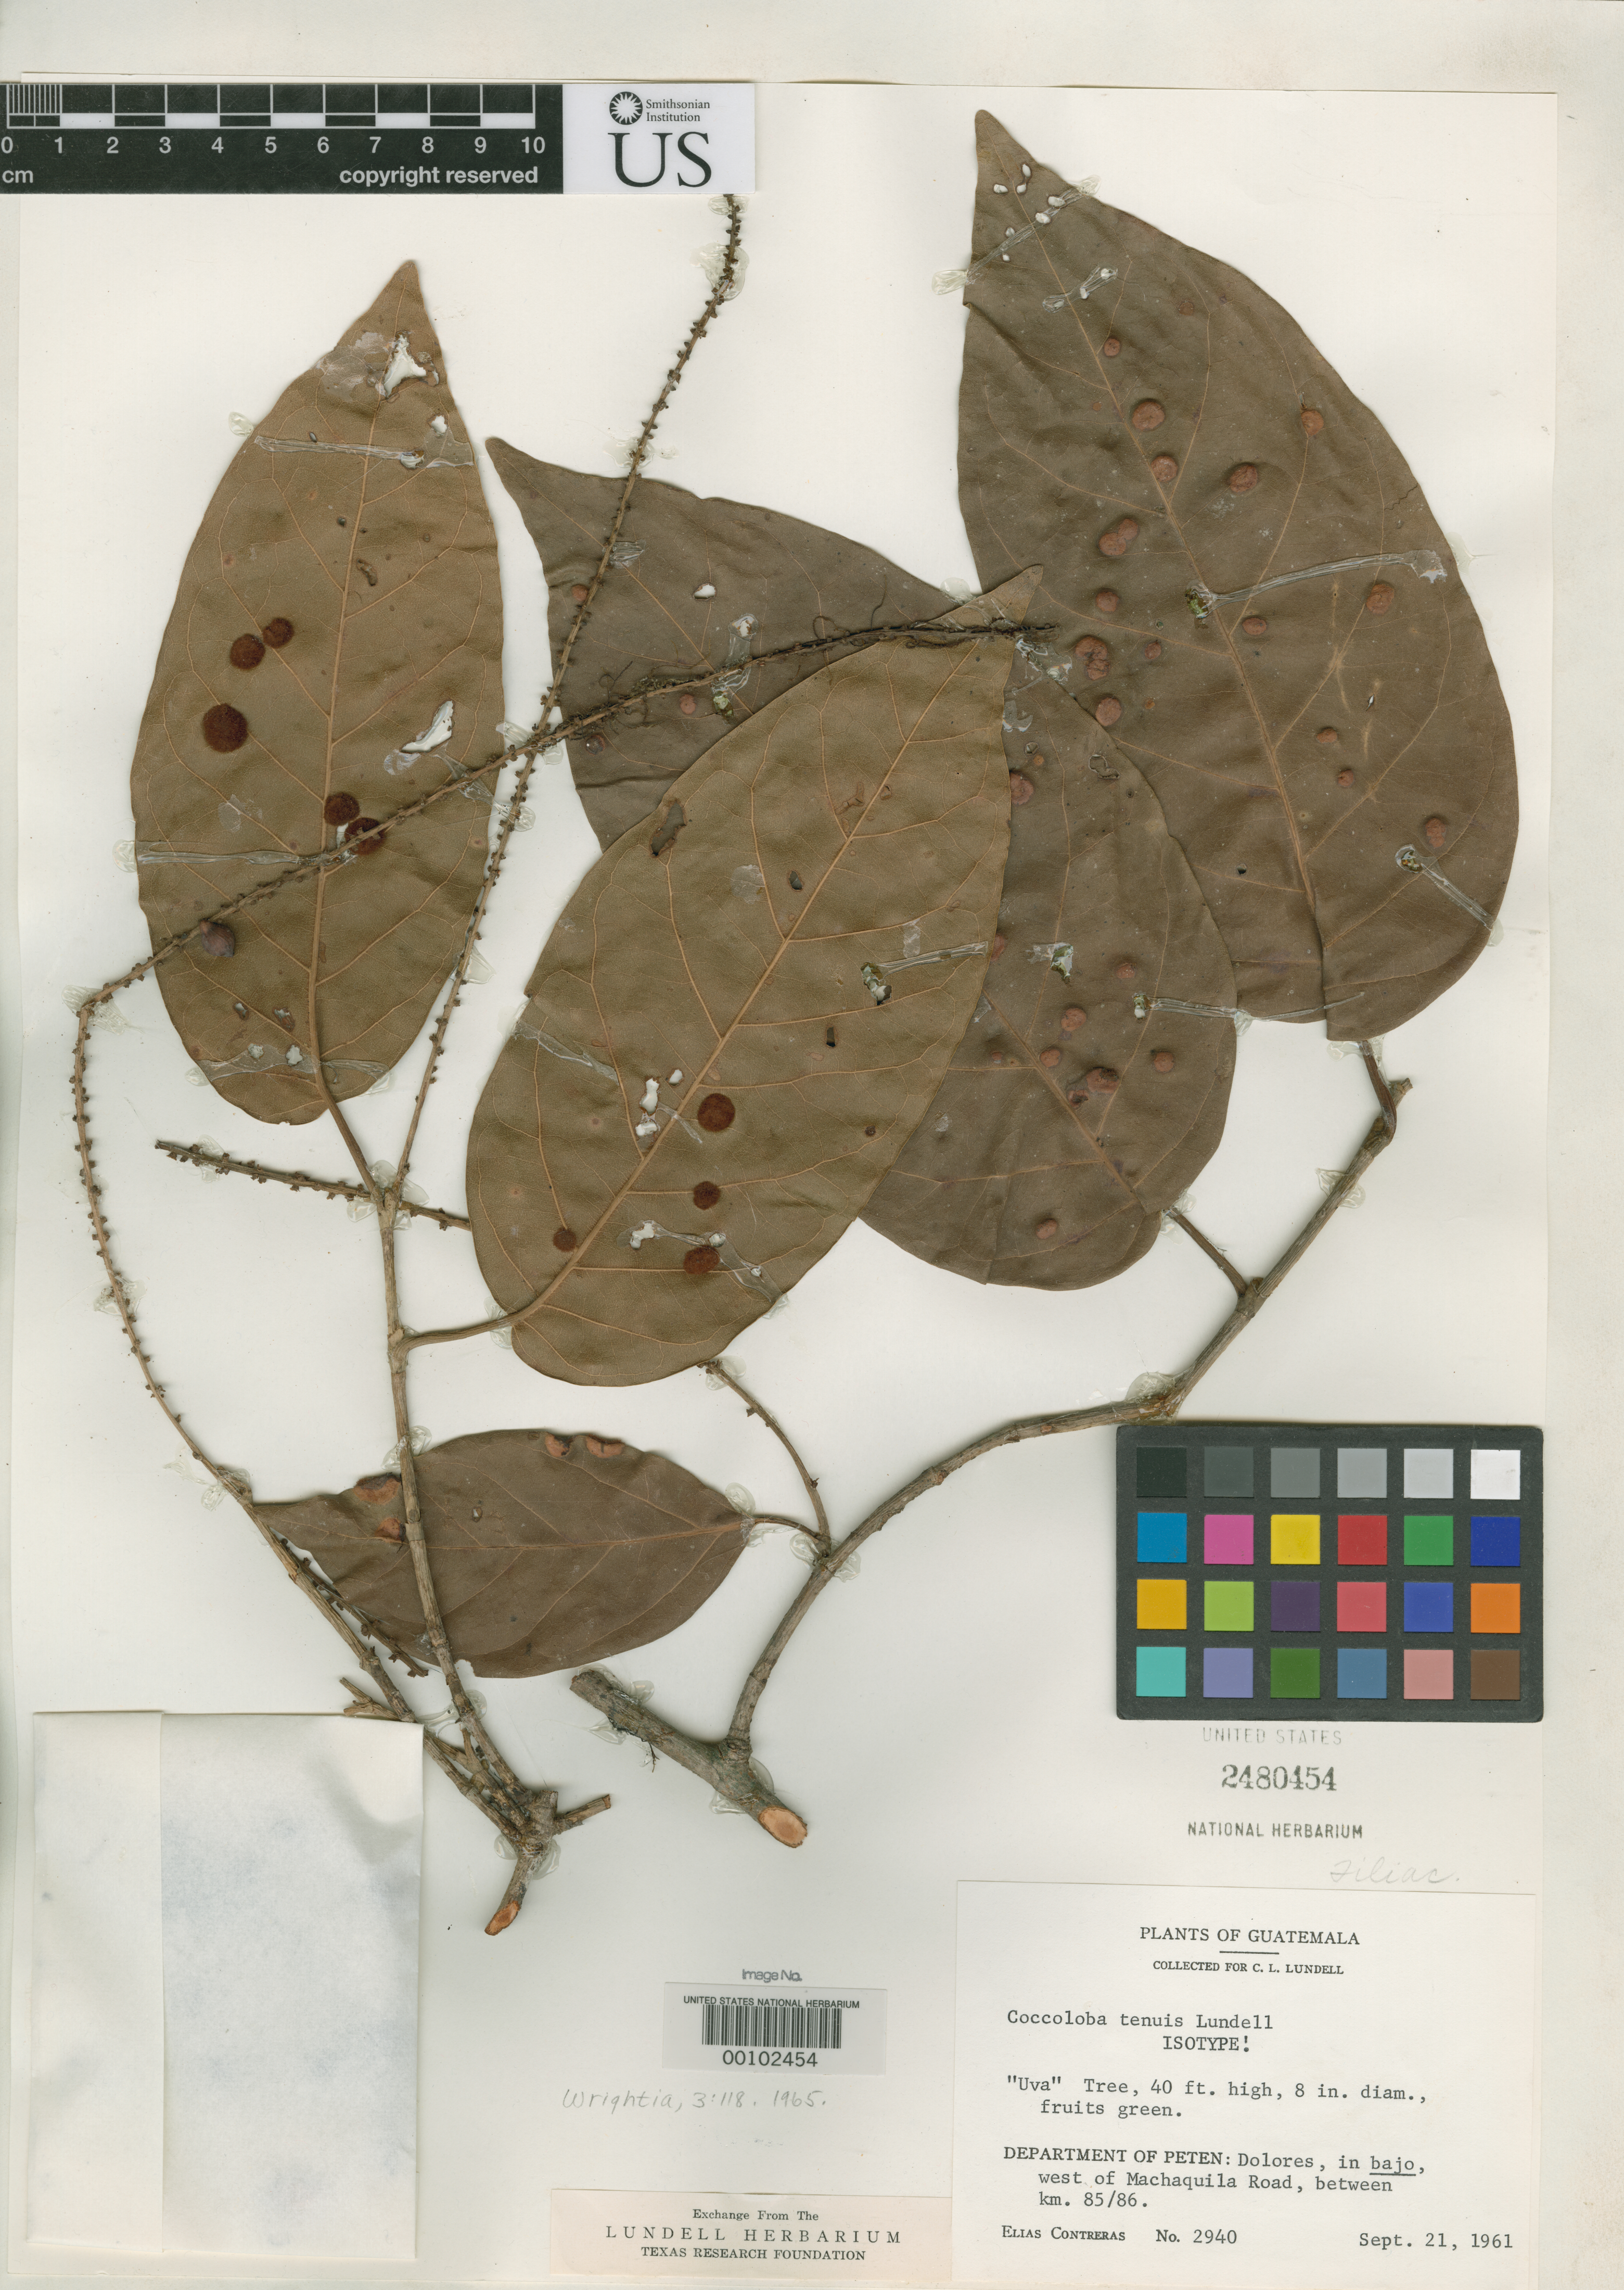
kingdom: Plantae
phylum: Tracheophyta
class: Magnoliopsida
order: Caryophyllales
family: Polygonaceae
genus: Coccoloba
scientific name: Coccoloba tenuis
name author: Lundell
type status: Isotype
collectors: E. Contreras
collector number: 2940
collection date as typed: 21 Sep 1961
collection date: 1961-09-21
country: Guatemala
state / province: El Petén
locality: Dolores.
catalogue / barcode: US 2480454